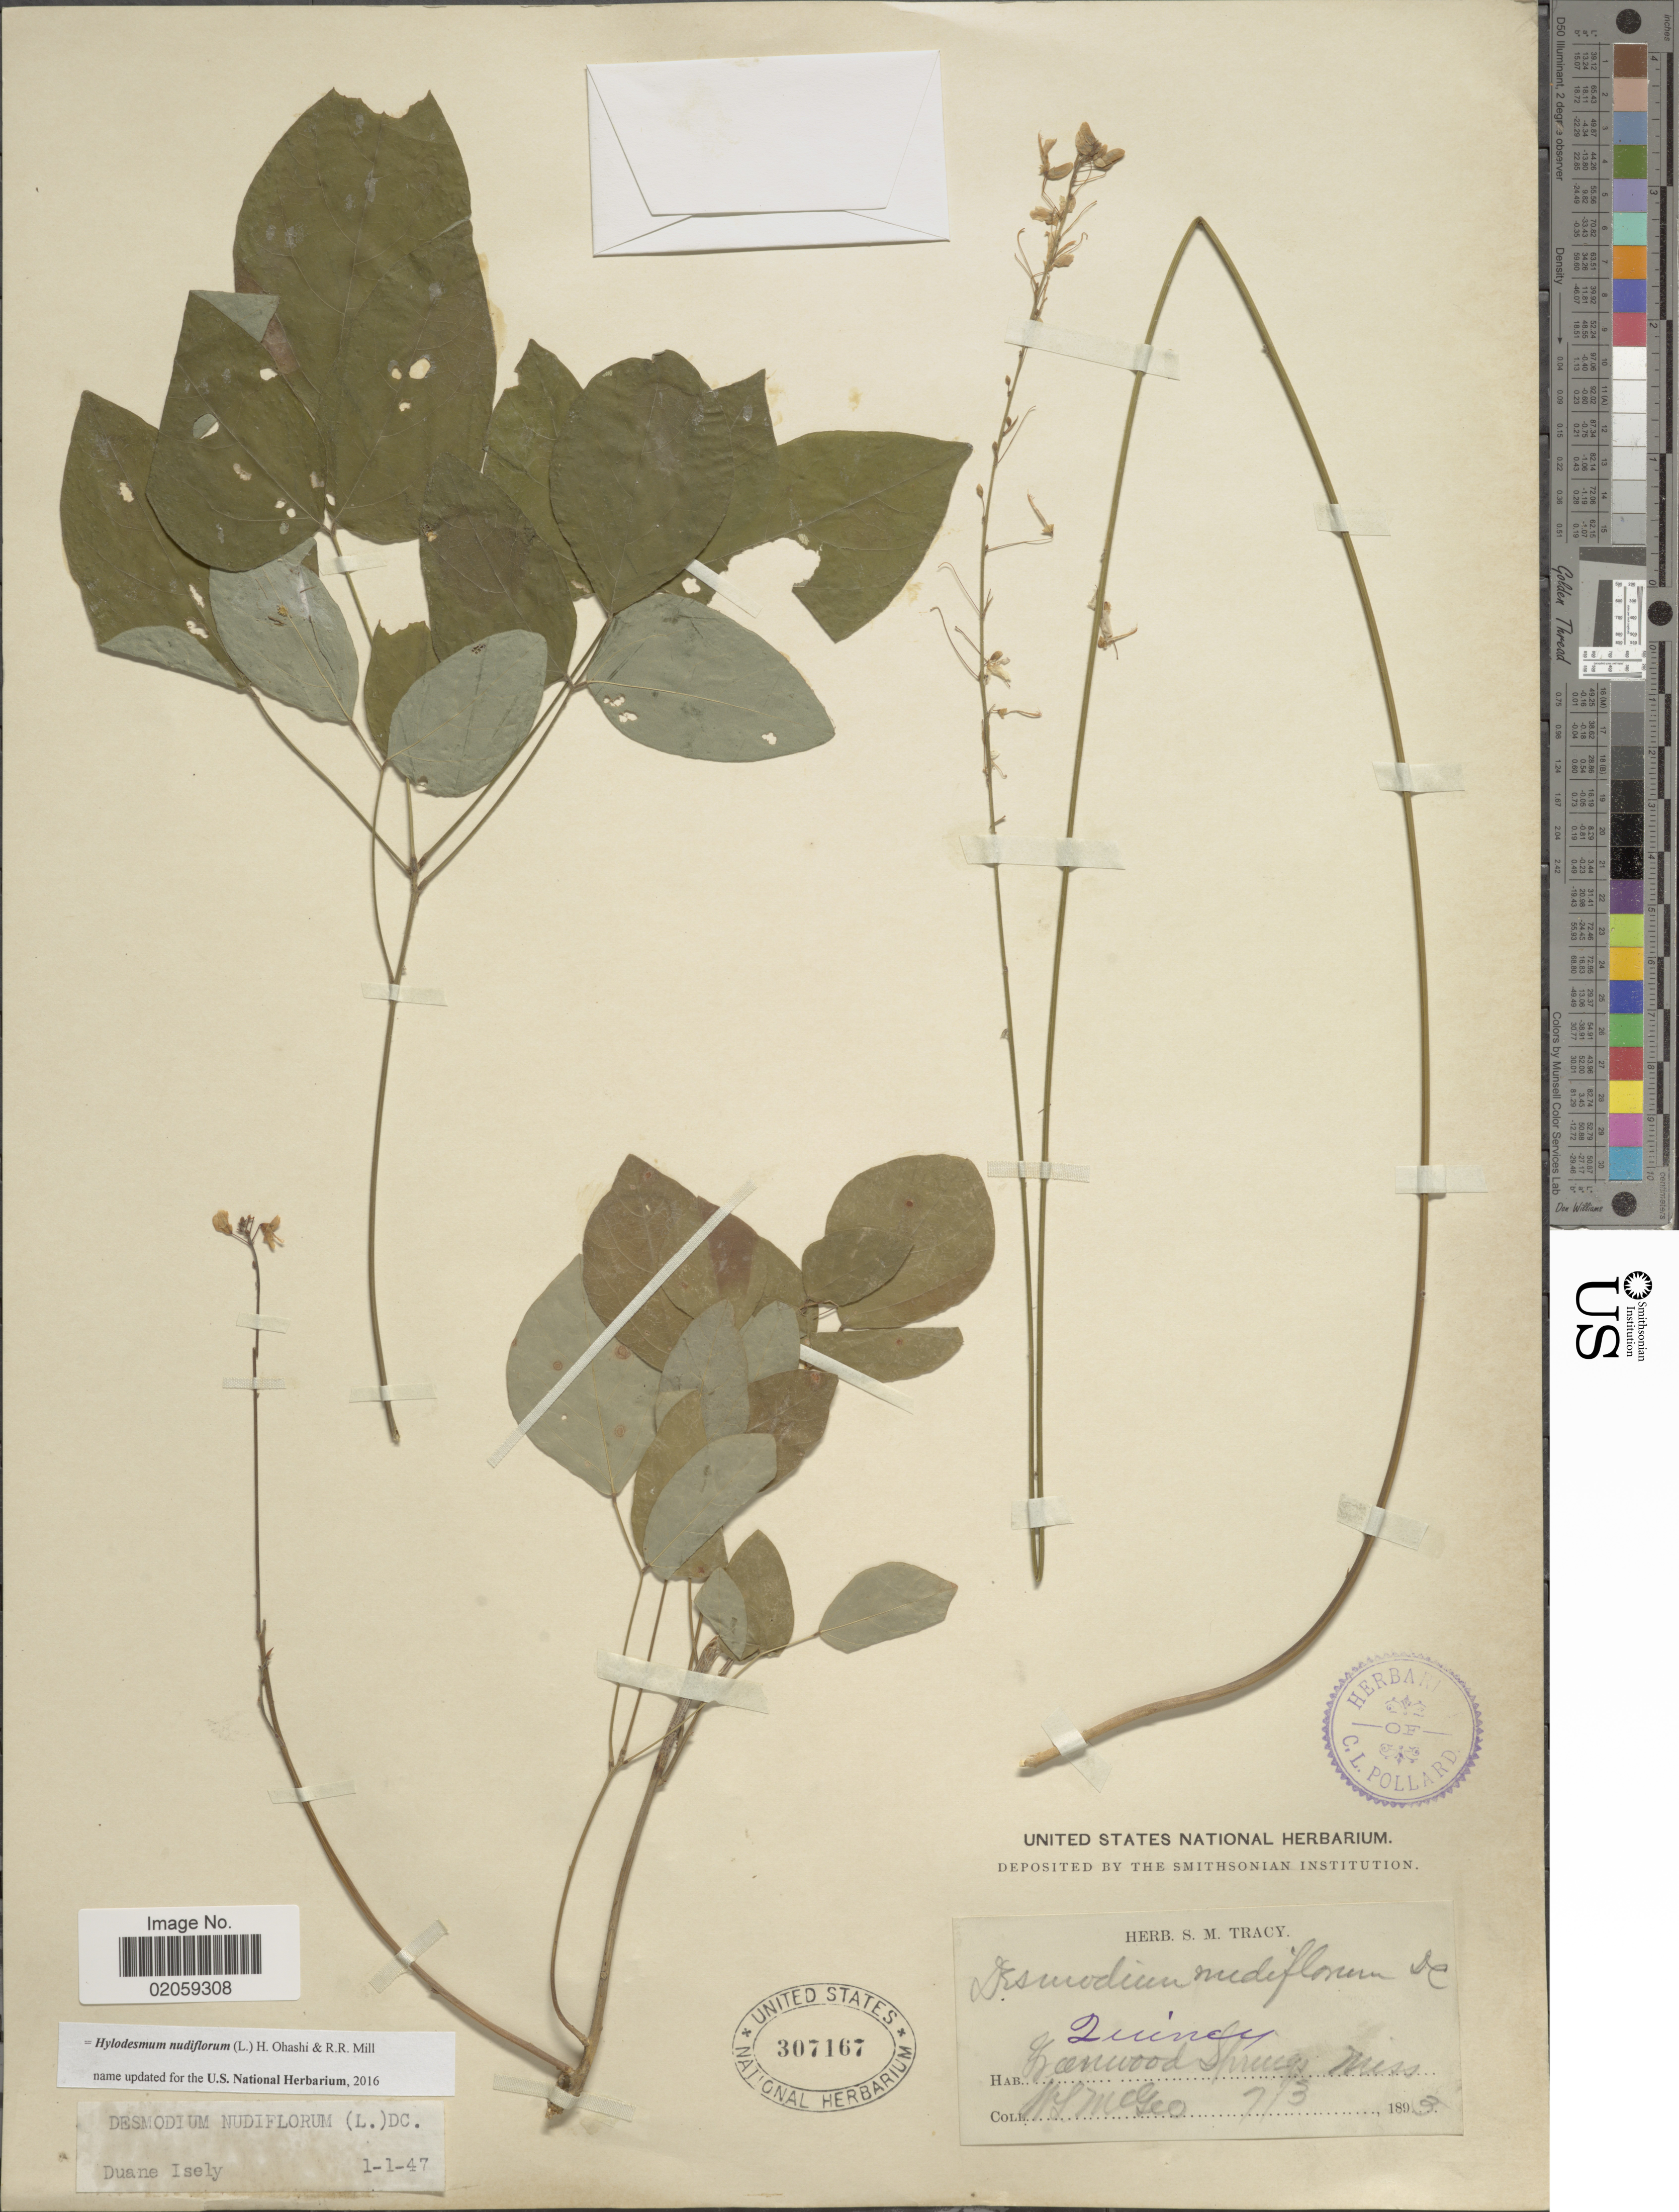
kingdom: Plantae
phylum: Tracheophyta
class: Magnoliopsida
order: Fabales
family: Fabaceae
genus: Hylodesmum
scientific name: Hylodesmum nudiflorum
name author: (L.) H. Ohashi & R.R. Mill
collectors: W. Mcgee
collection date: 1893-07-03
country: United States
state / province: Mississippi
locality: Quincy, Greenwood Springs, Miss.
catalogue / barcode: US 307167